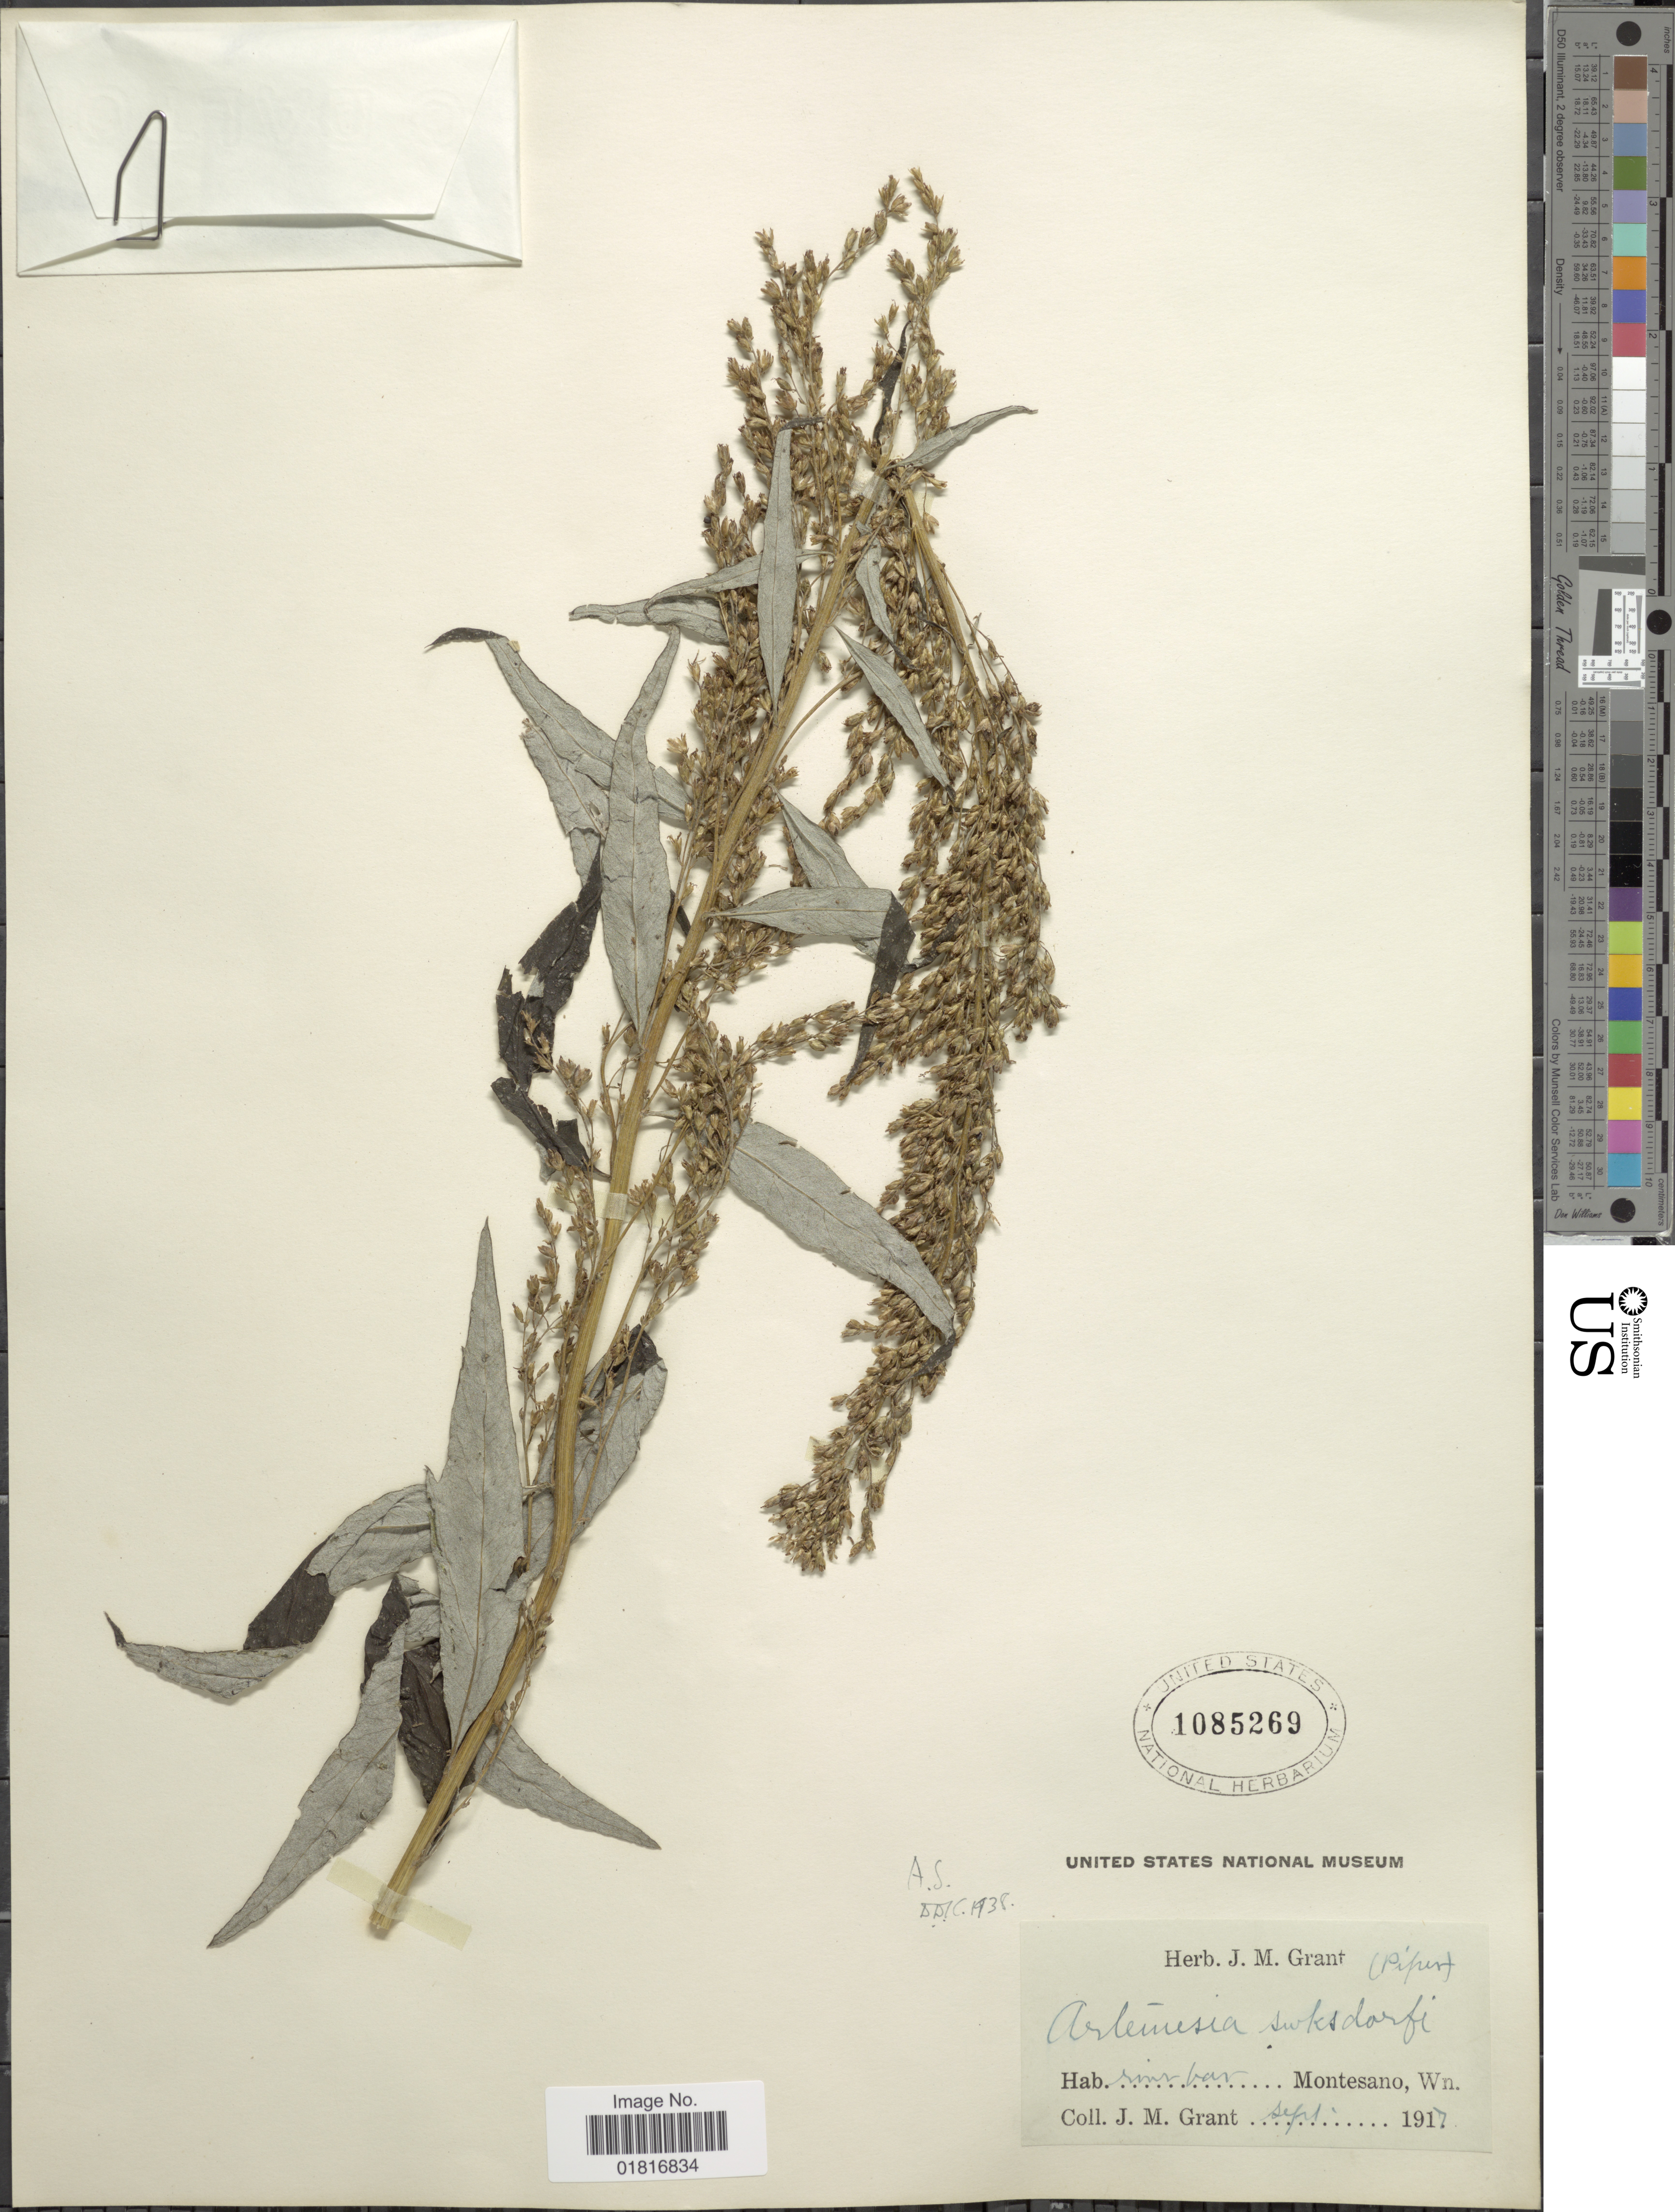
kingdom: Plantae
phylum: Tracheophyta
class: Magnoliopsida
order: Asterales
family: Asteraceae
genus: Artemisia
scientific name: Artemisia suksdorfii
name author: Piper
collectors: J. M. Grant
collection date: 1917-09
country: United States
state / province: Washington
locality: Montesano, Wn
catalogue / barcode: US 1085269